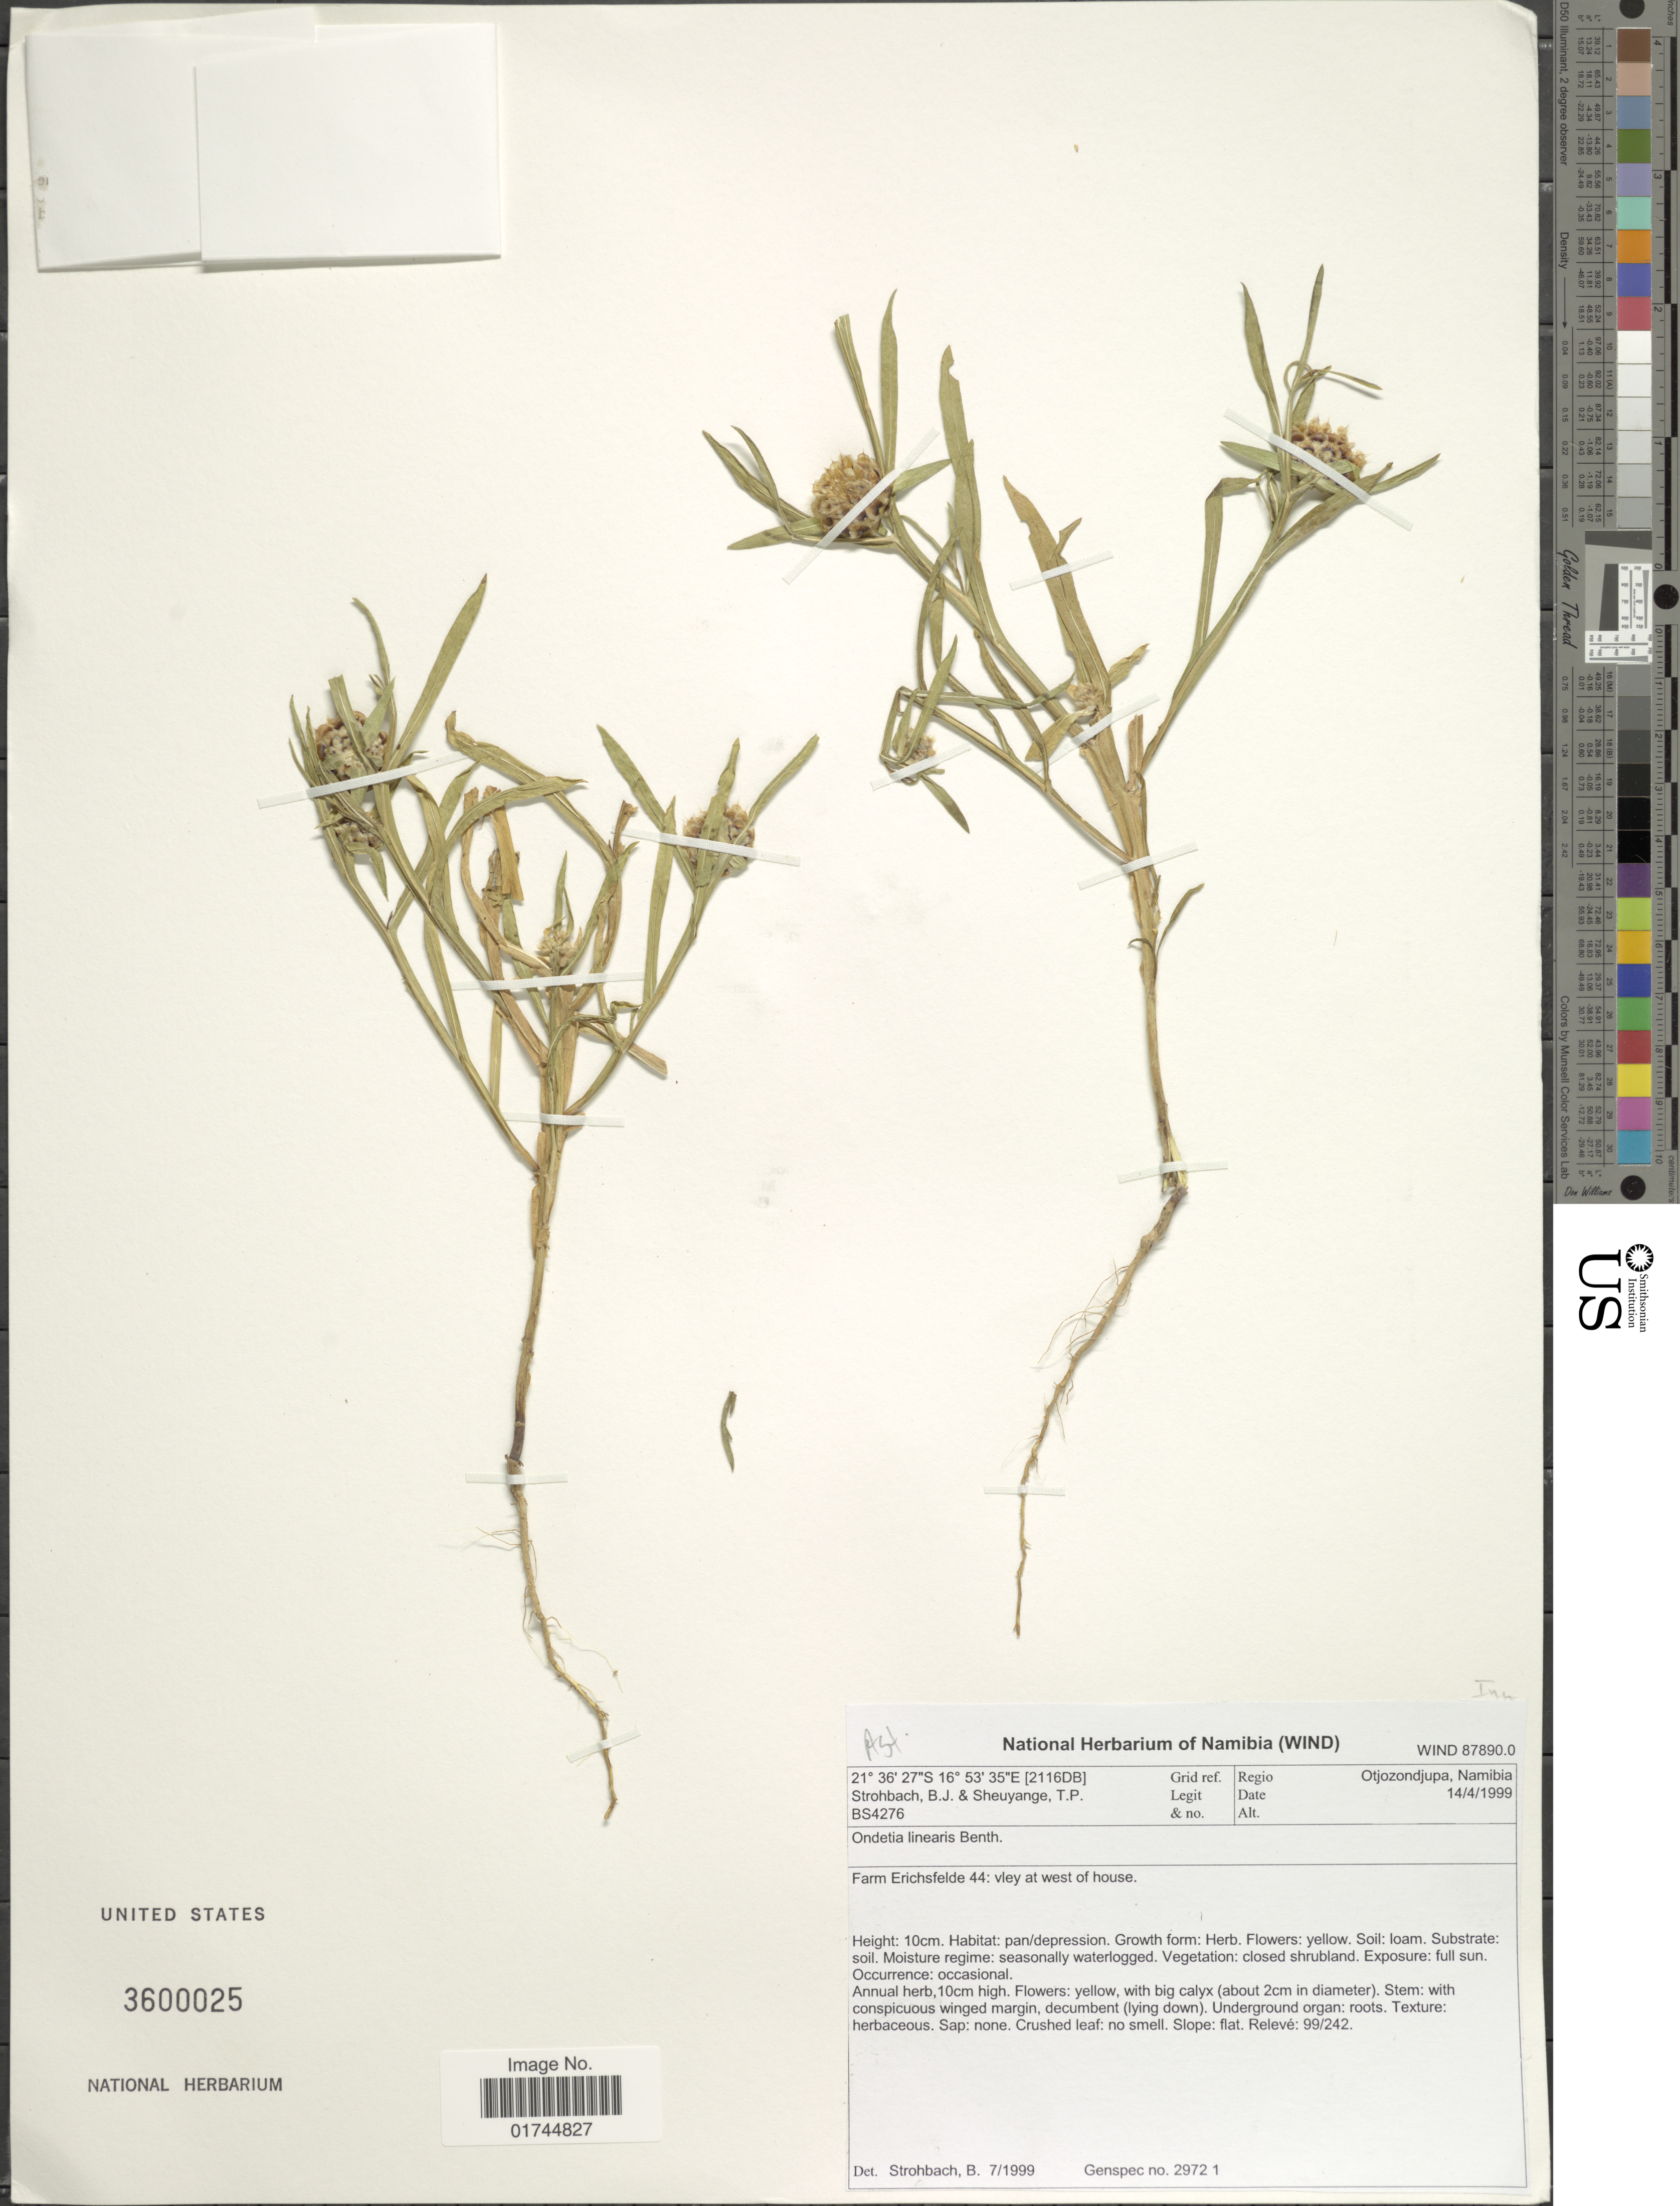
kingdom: Plantae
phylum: Tracheophyta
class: Magnoliopsida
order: Asterales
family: Asteraceae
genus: Ondetia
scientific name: Ondetia linearis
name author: Benth.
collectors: B. Strohbach & T. Sheuyange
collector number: BS4276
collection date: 1999-04-14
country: Namibia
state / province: Otjozondjupa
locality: Farm Erichsfelde 44: vley at west of house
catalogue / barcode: US 3600025